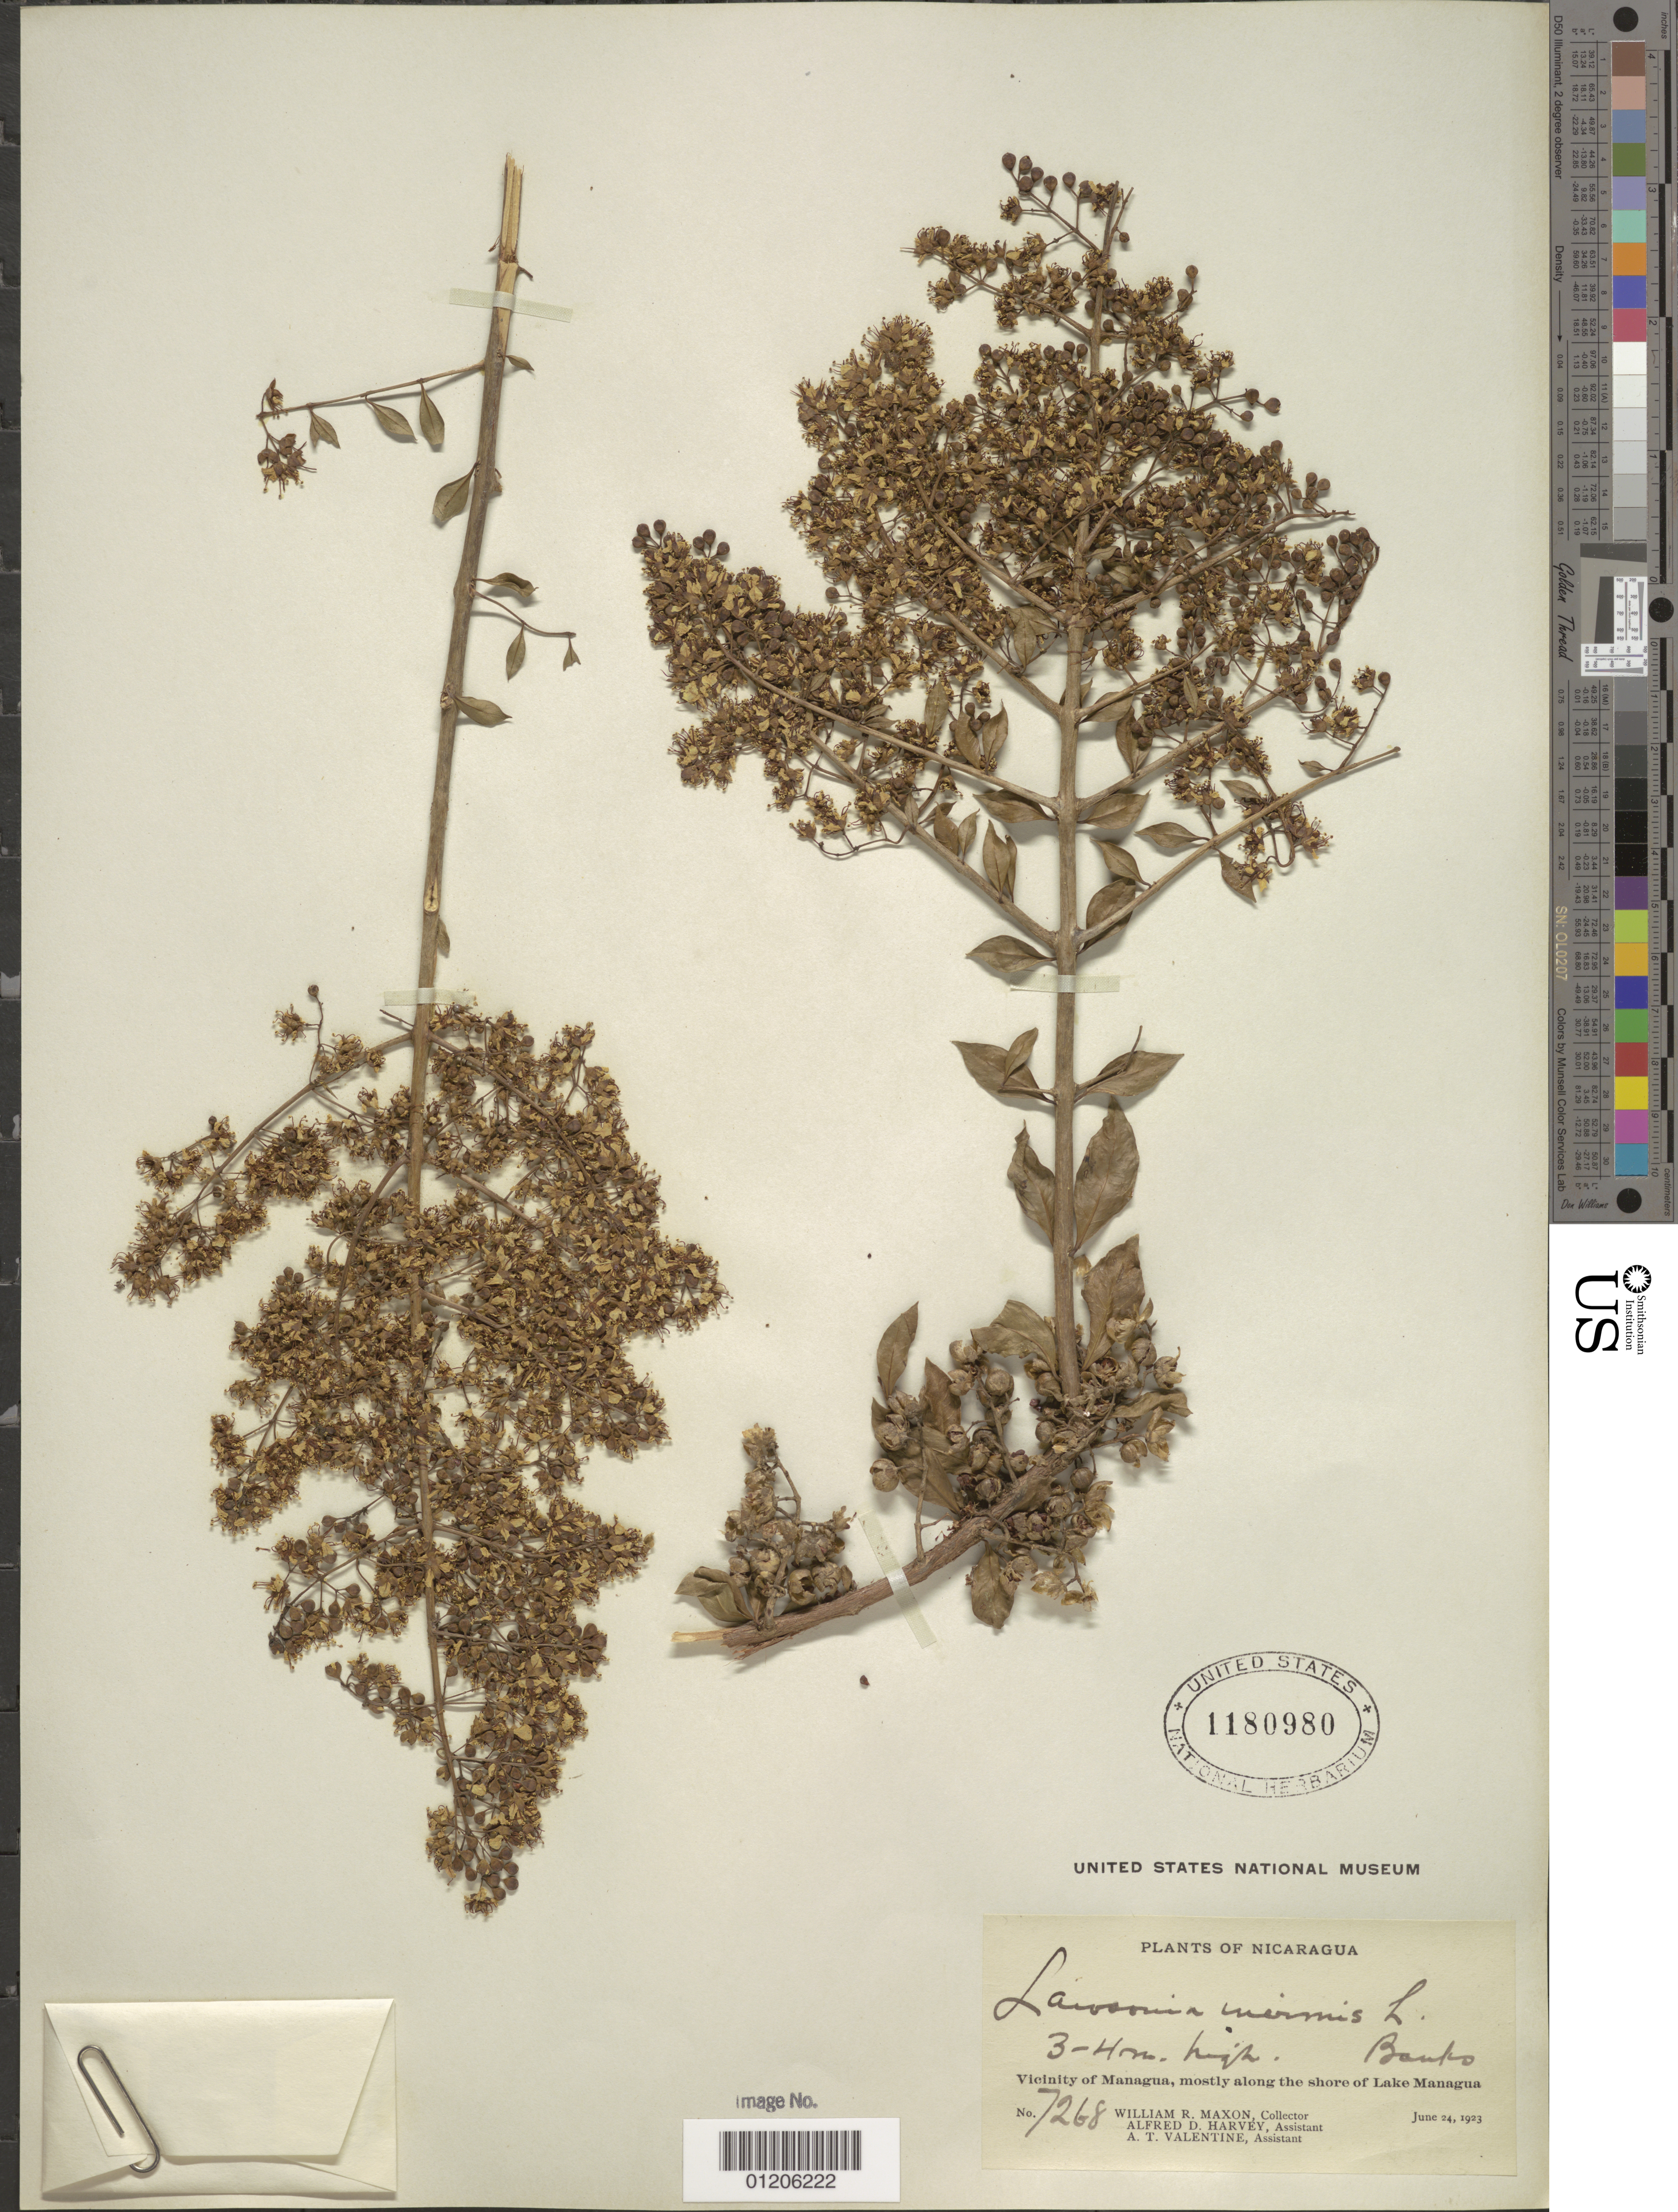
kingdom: Plantae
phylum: Tracheophyta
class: Magnoliopsida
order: Myrtales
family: Lythraceae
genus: Lawsonia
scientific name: Lawsonia inermis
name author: L.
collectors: W. R. Maxon, A. D. Harvey & A. Valentine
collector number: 7268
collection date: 1923-06-24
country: Nicaragua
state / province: Managua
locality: Vicinity of Managua, mostly along the shore of Lake Managua.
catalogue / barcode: US 1180980